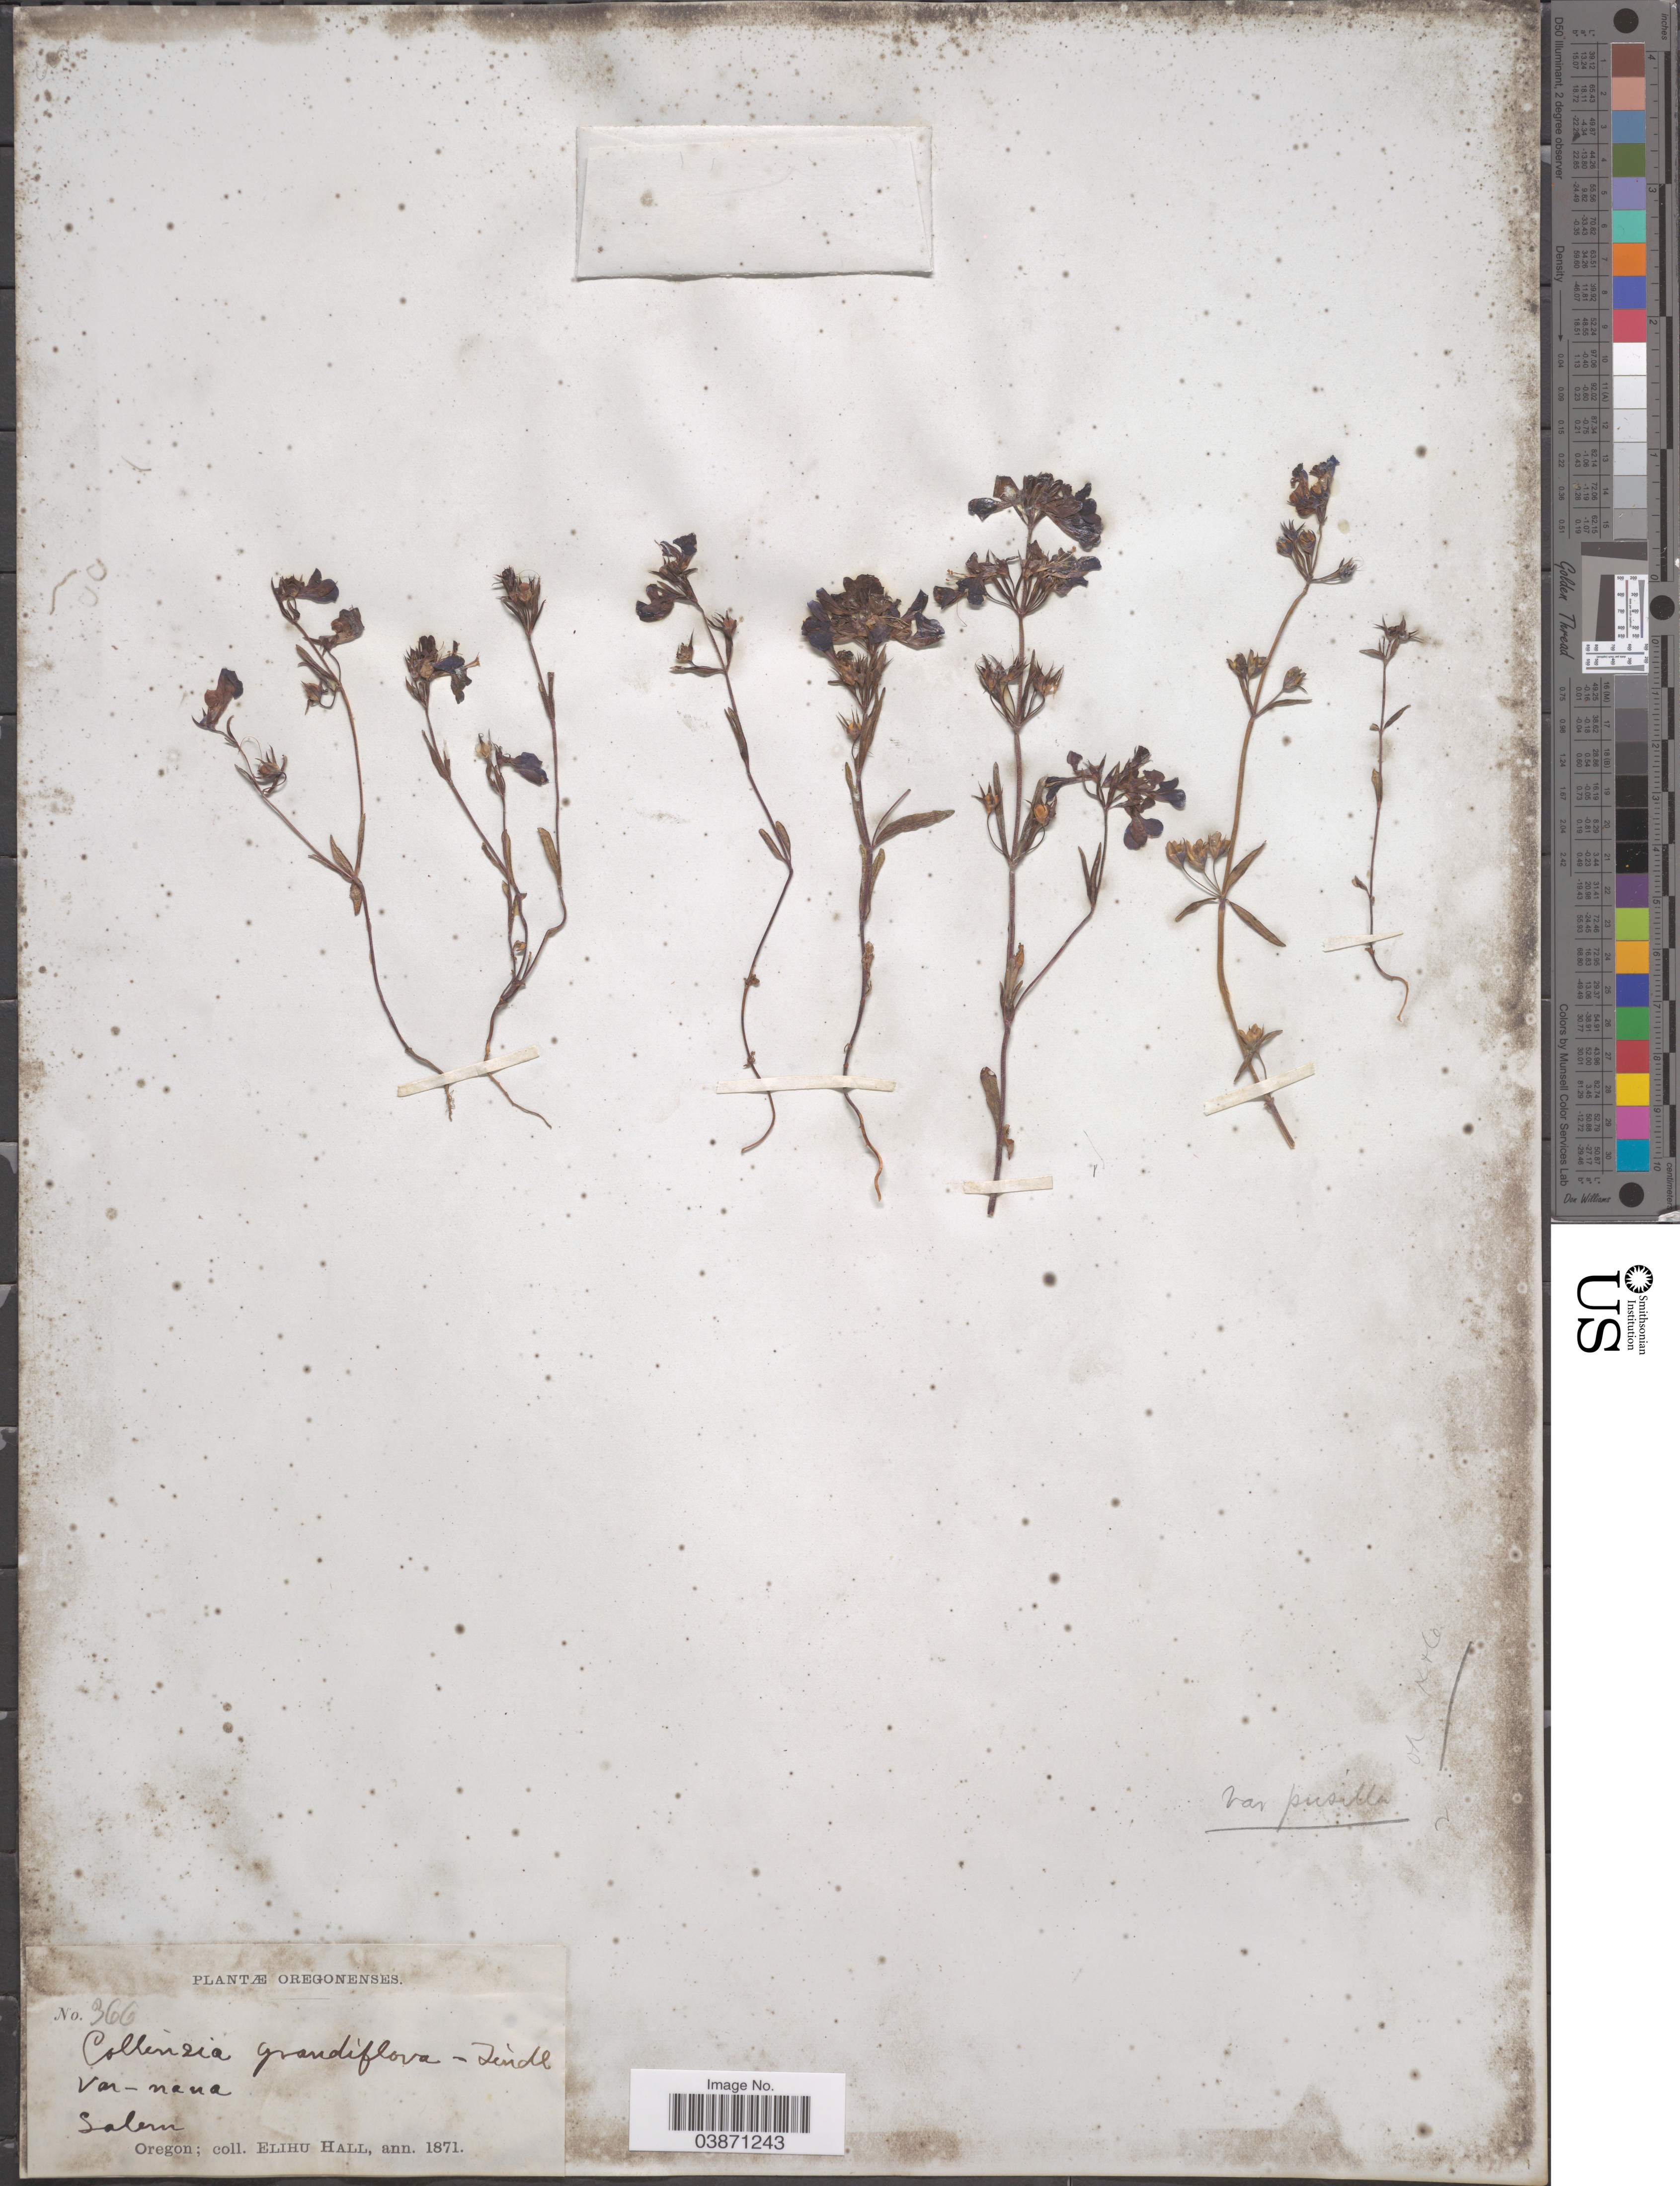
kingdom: Plantae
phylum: Tracheophyta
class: Magnoliopsida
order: Lamiales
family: Plantaginaceae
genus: Collinsia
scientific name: Collinsia parviflora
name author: Douglas ex Lindl.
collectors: E. Hall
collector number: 366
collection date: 1871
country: United States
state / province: Oregon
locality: Salem.